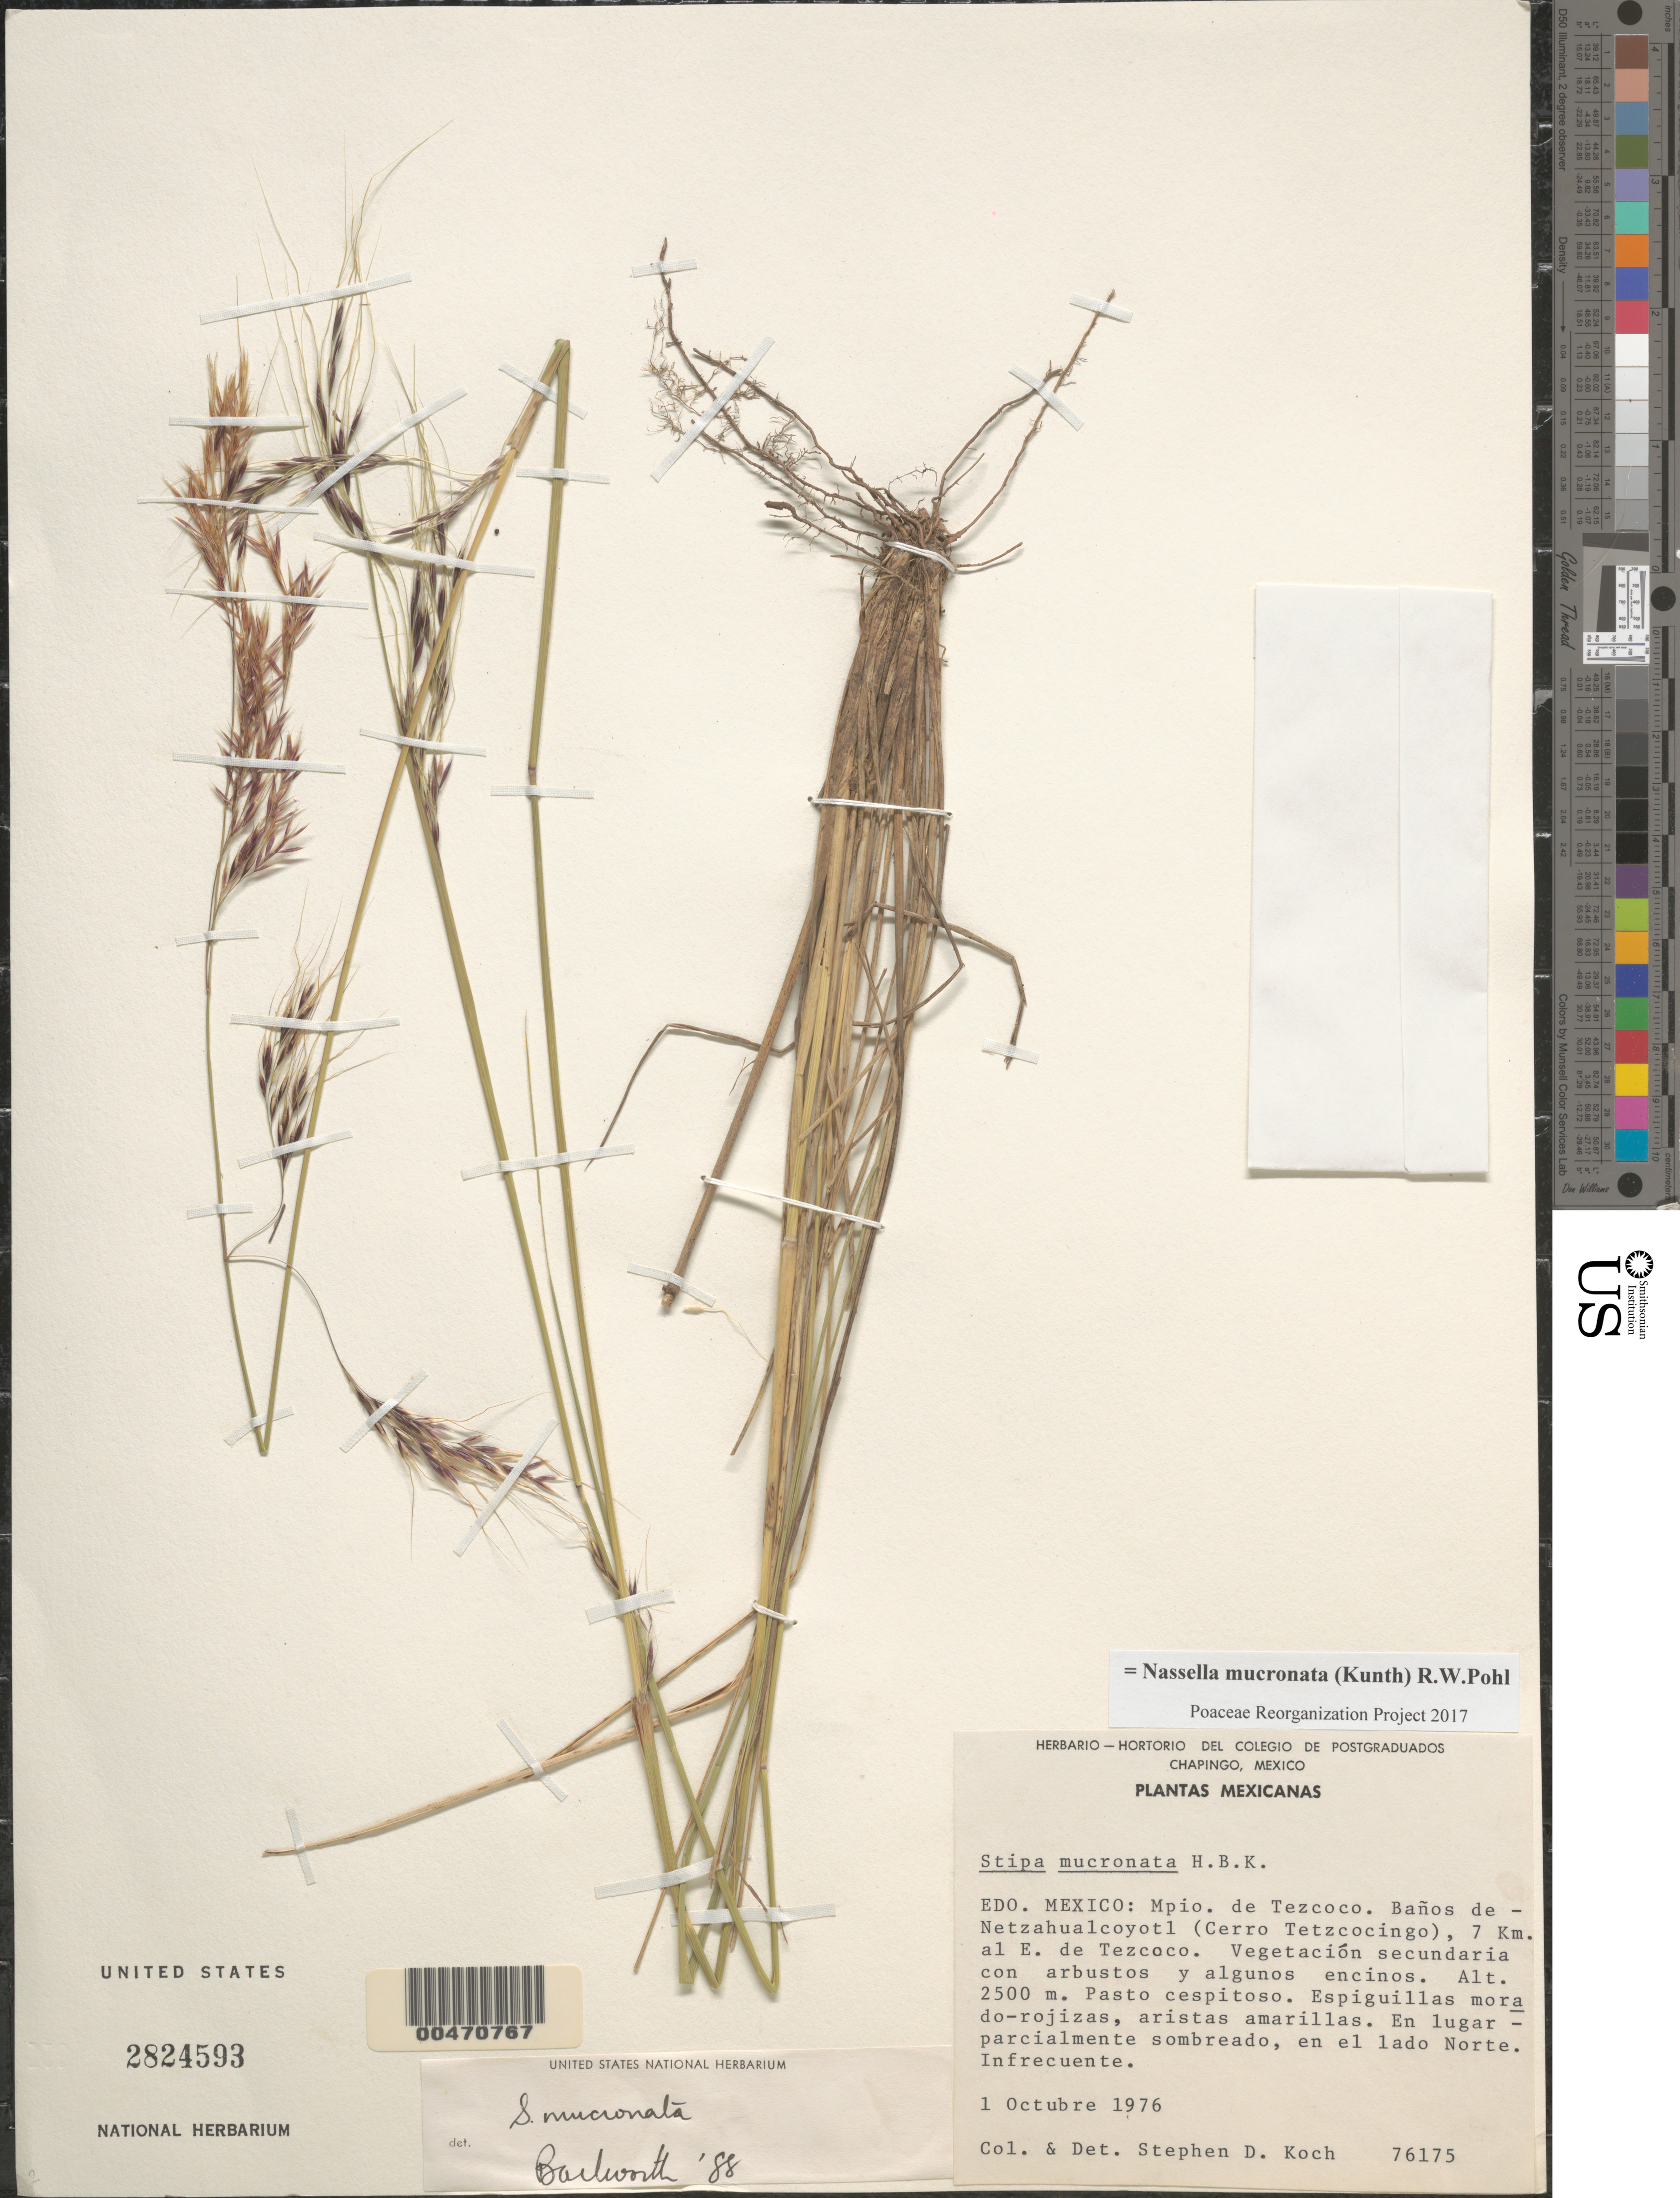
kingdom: Plantae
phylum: Tracheophyta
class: Liliopsida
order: Poales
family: Poaceae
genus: Nassella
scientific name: Nassella mucronata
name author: (Kunth) R.W. Pohl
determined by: Poaceae Reorganization Project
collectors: S. D. Koch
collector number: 76175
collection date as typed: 1 Oct 1976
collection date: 1976-10-01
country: Mexico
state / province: México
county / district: Texcoco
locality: Baths of Netzahualcoyotl (Cerro Tetzcocingo), 7 km E of Tezcoco, on N side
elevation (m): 2500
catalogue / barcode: US 2824593